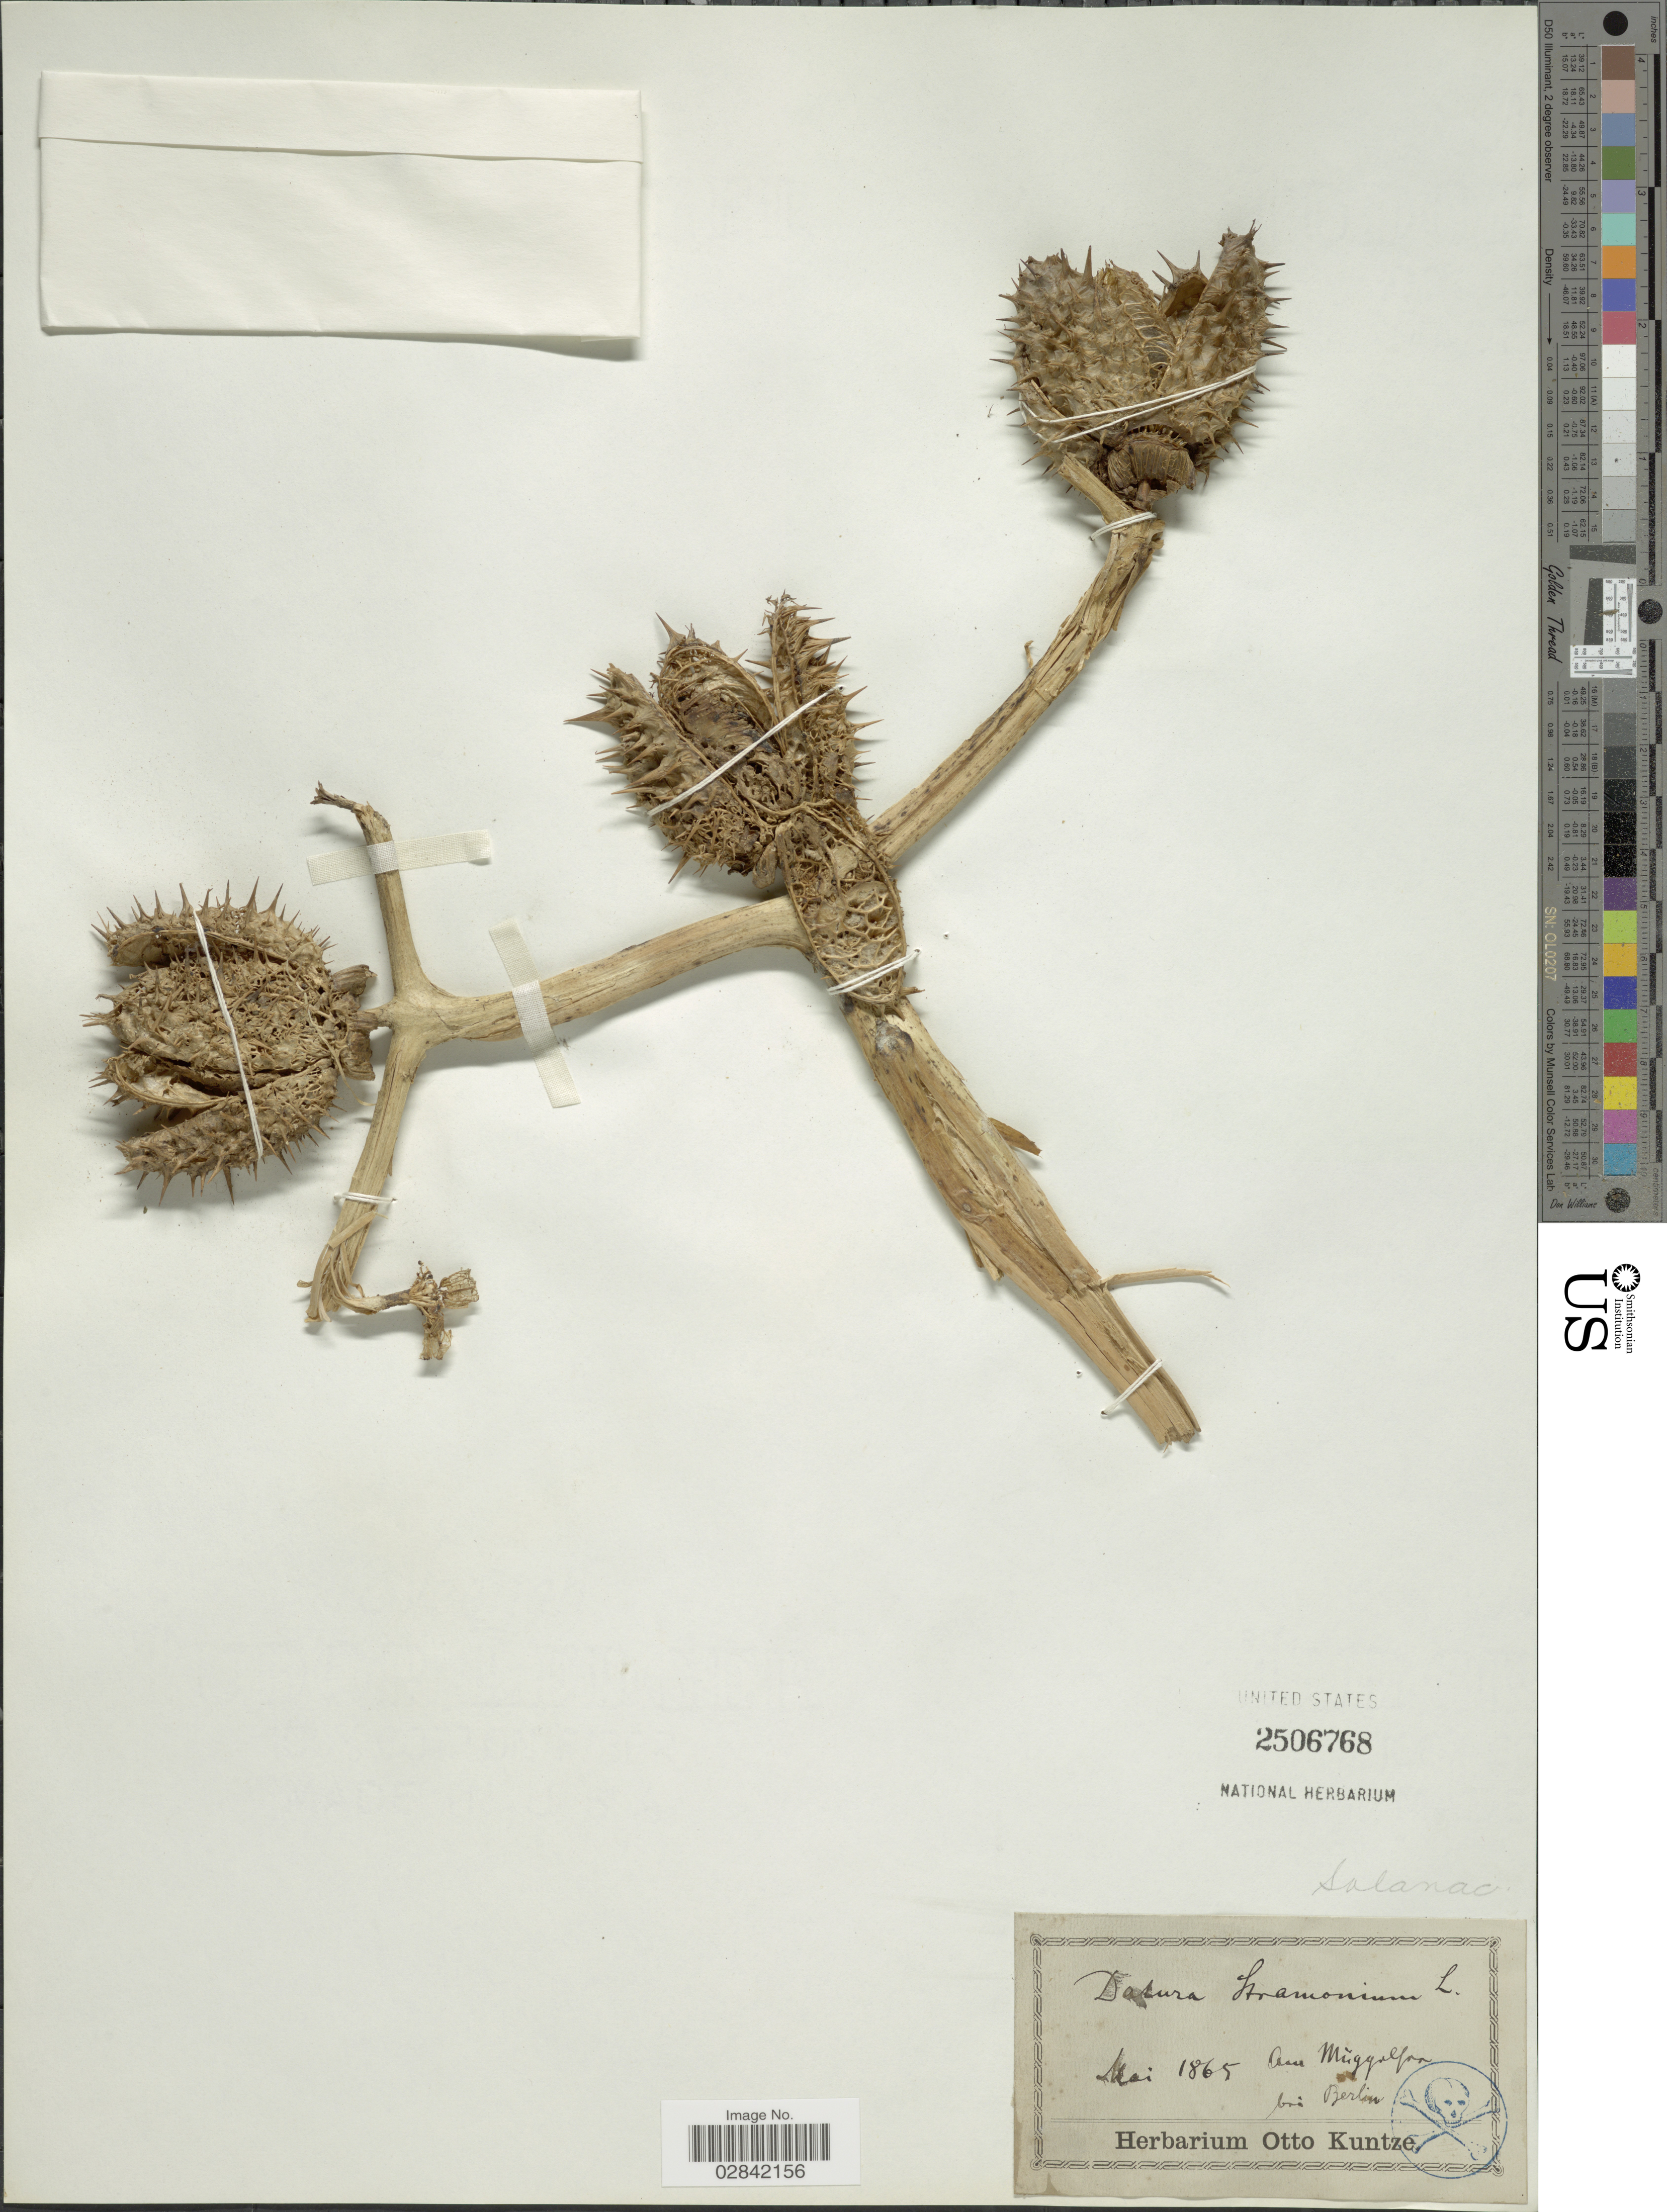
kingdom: Plantae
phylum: Tracheophyta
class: Magnoliopsida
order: Solanales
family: Solanaceae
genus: Datura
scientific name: Datura stramonium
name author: L.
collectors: C.E.O. Kuntze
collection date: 1865-05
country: Germany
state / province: Berlin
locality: Am Muggelsee bei Berlin.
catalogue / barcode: US 2506768